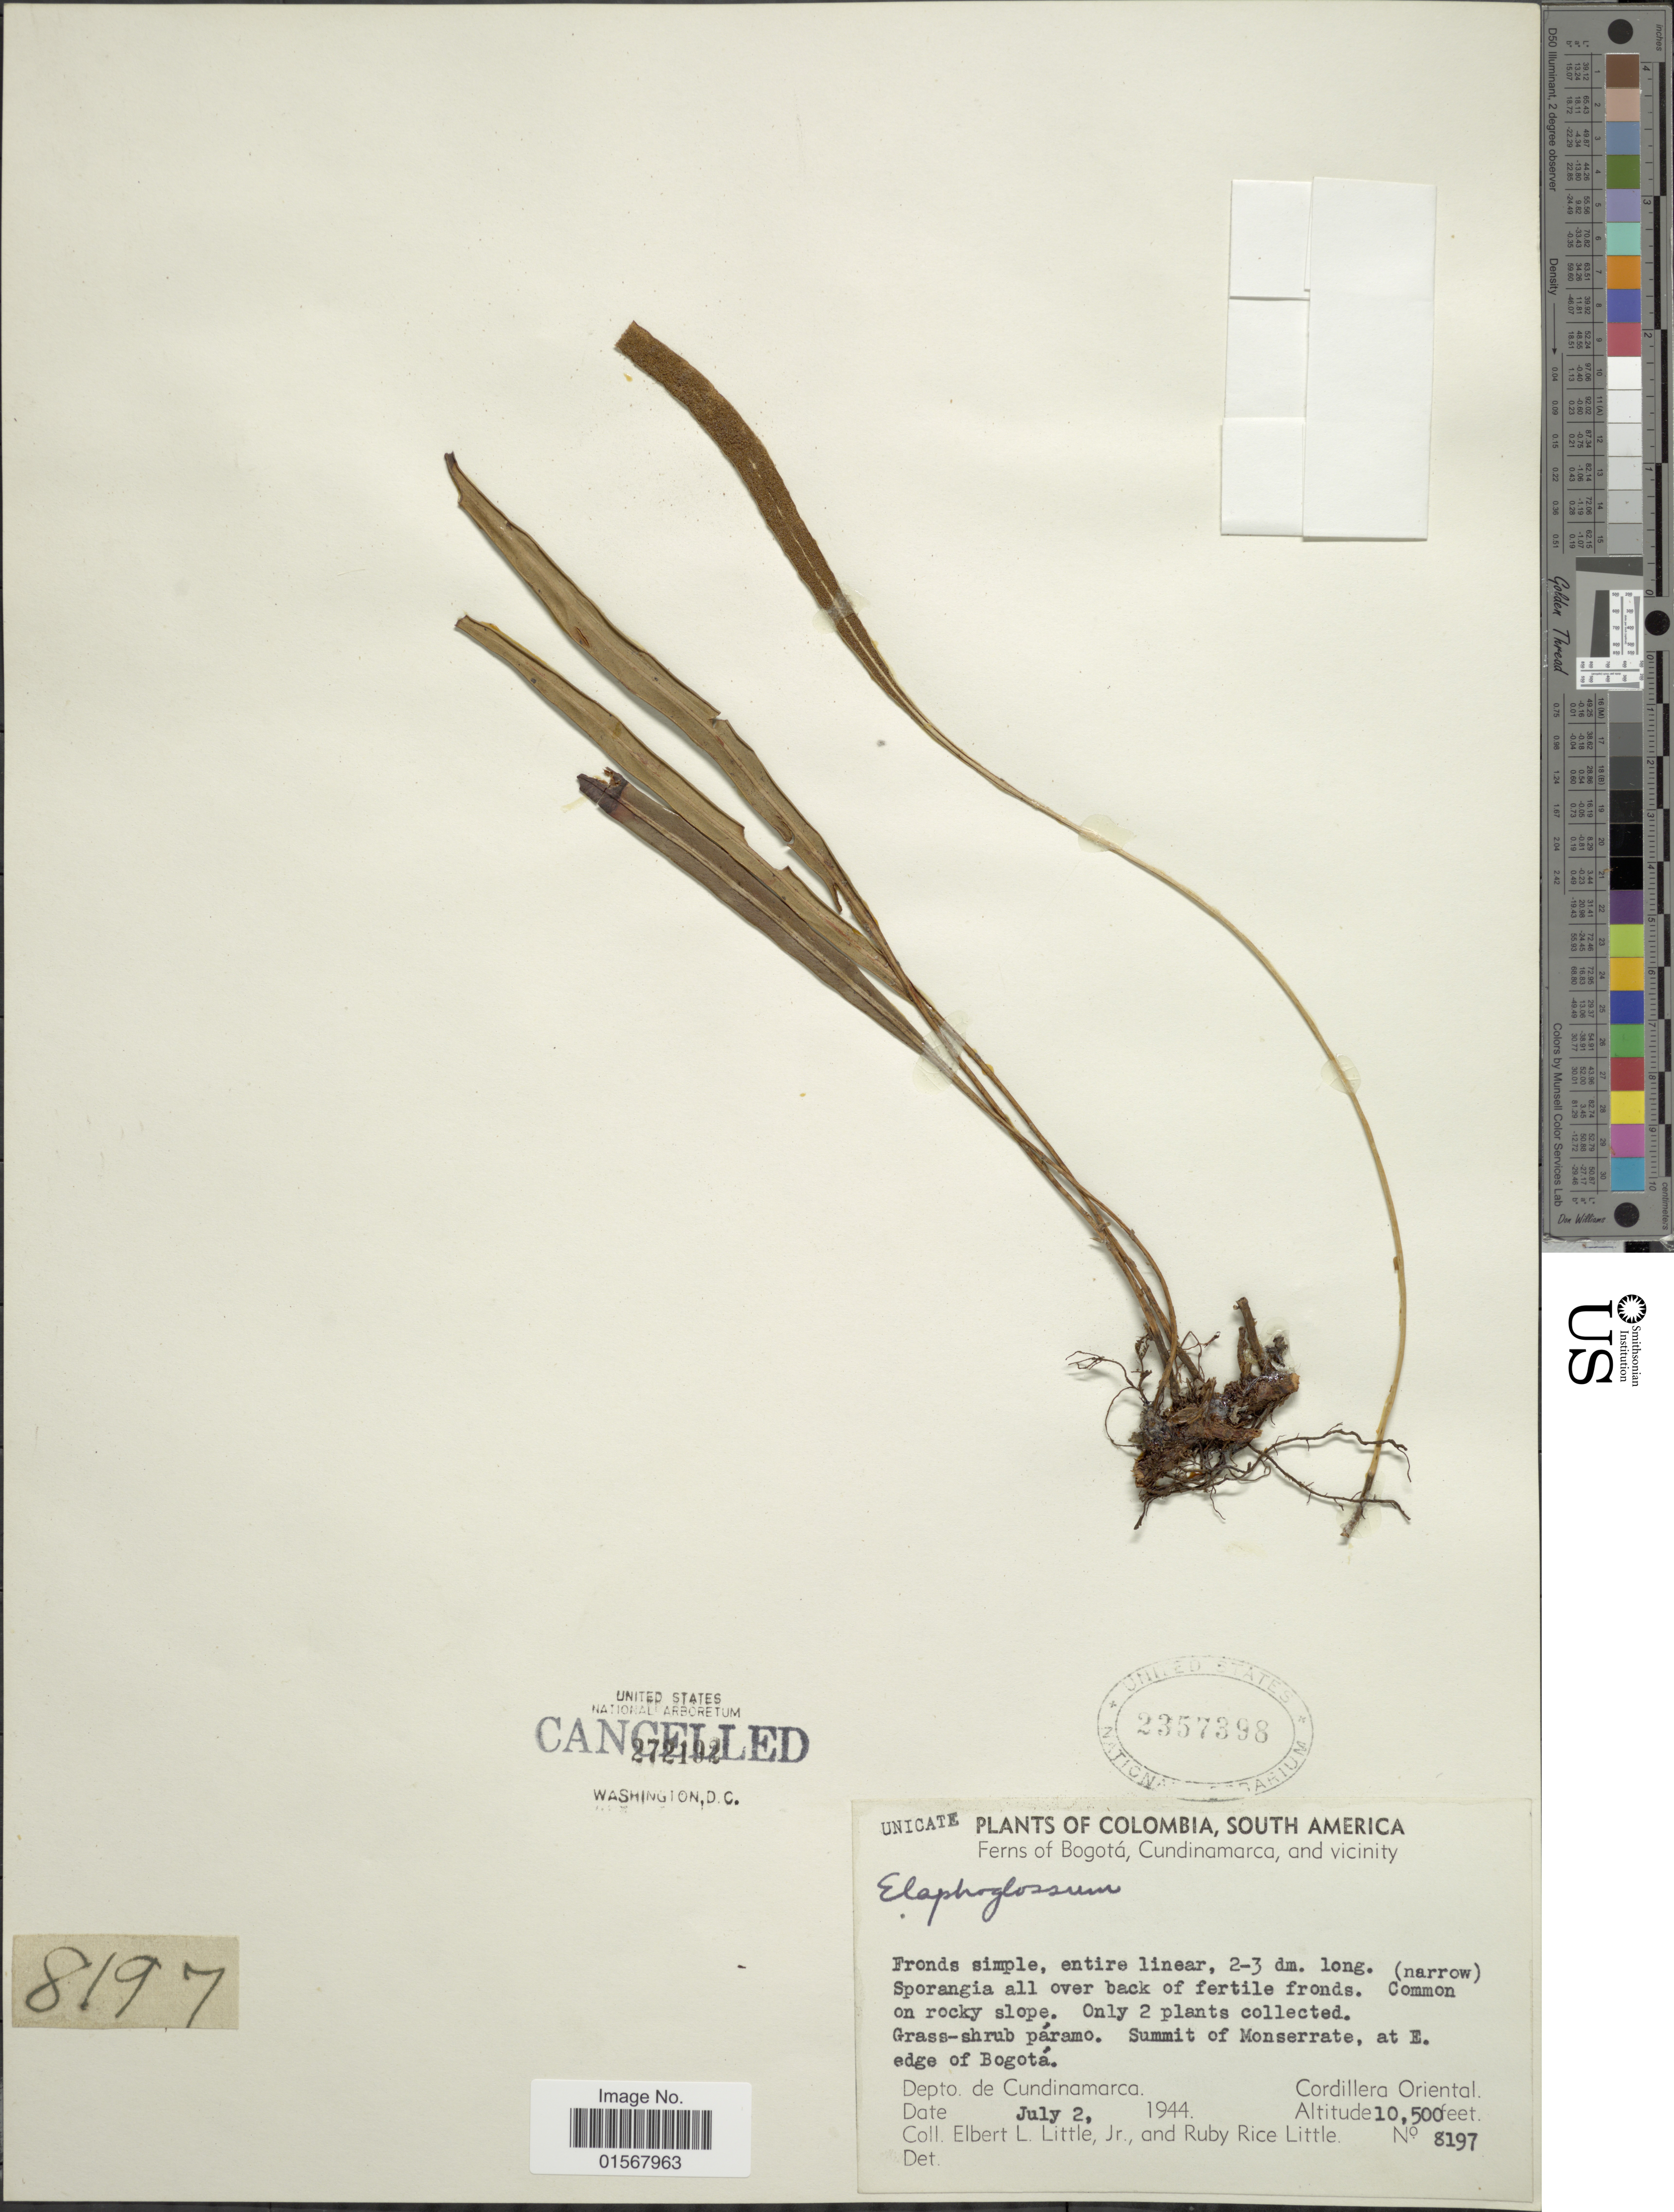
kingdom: Plantae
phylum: Tracheophyta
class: Polypodiopsida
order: Polypodiales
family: Dryopteridaceae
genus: Elaphoglossum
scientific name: Elaphoglossum sp.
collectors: E. L. Little & R. R. Little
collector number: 8197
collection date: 1944-07-02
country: Colombia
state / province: Cundinamarca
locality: Cundinamarca, and vicinity, Grass-shrub Paramo, summit of Monserrate, at E. edge of Bogota, Cordillera Oriental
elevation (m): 3200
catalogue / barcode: US 2357398